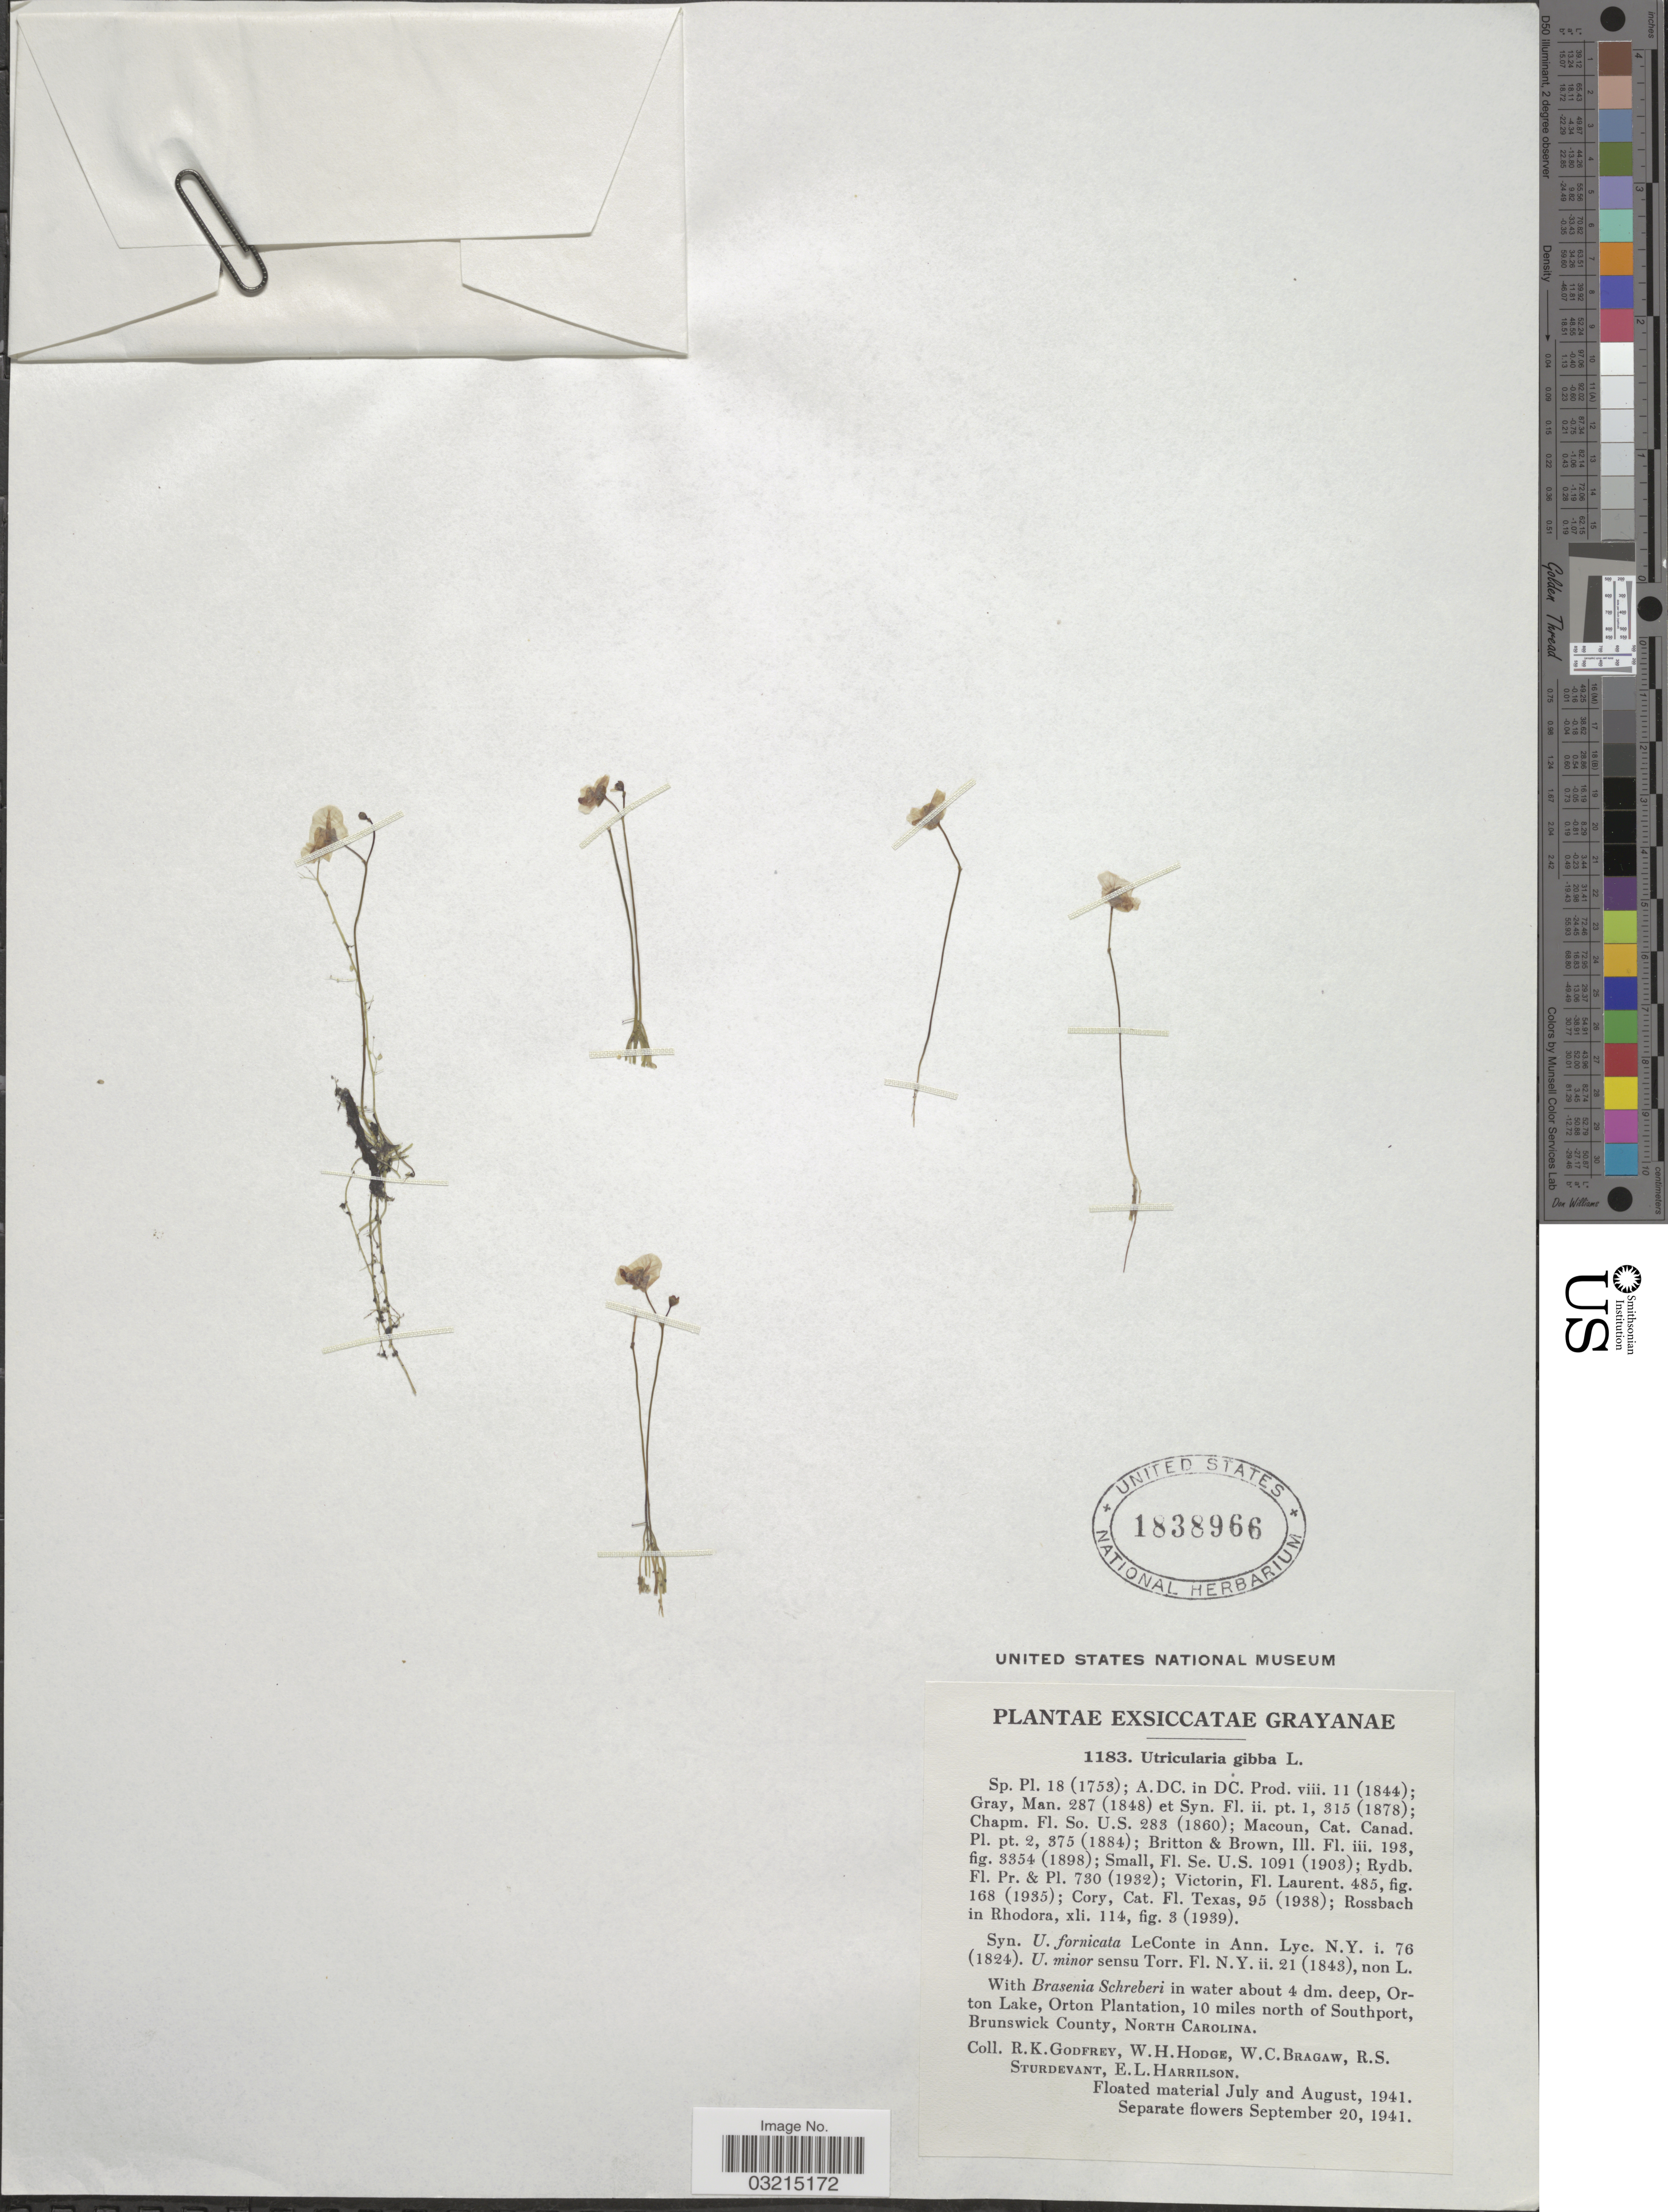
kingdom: Plantae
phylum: Tracheophyta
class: Magnoliopsida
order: Lamiales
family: Lentibulariaceae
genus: Utricularia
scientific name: Utricularia gibba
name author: L.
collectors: R. K. Godfrey, W. Hodge, W. Bragaw, R. Sturdevant & E. Harrilson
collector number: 1183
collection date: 1941-09-20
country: United States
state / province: North Carolina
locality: Orton Lake, Orton Plantation, 10 miles north of Southport, Brunswick County.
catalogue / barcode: US 1838966